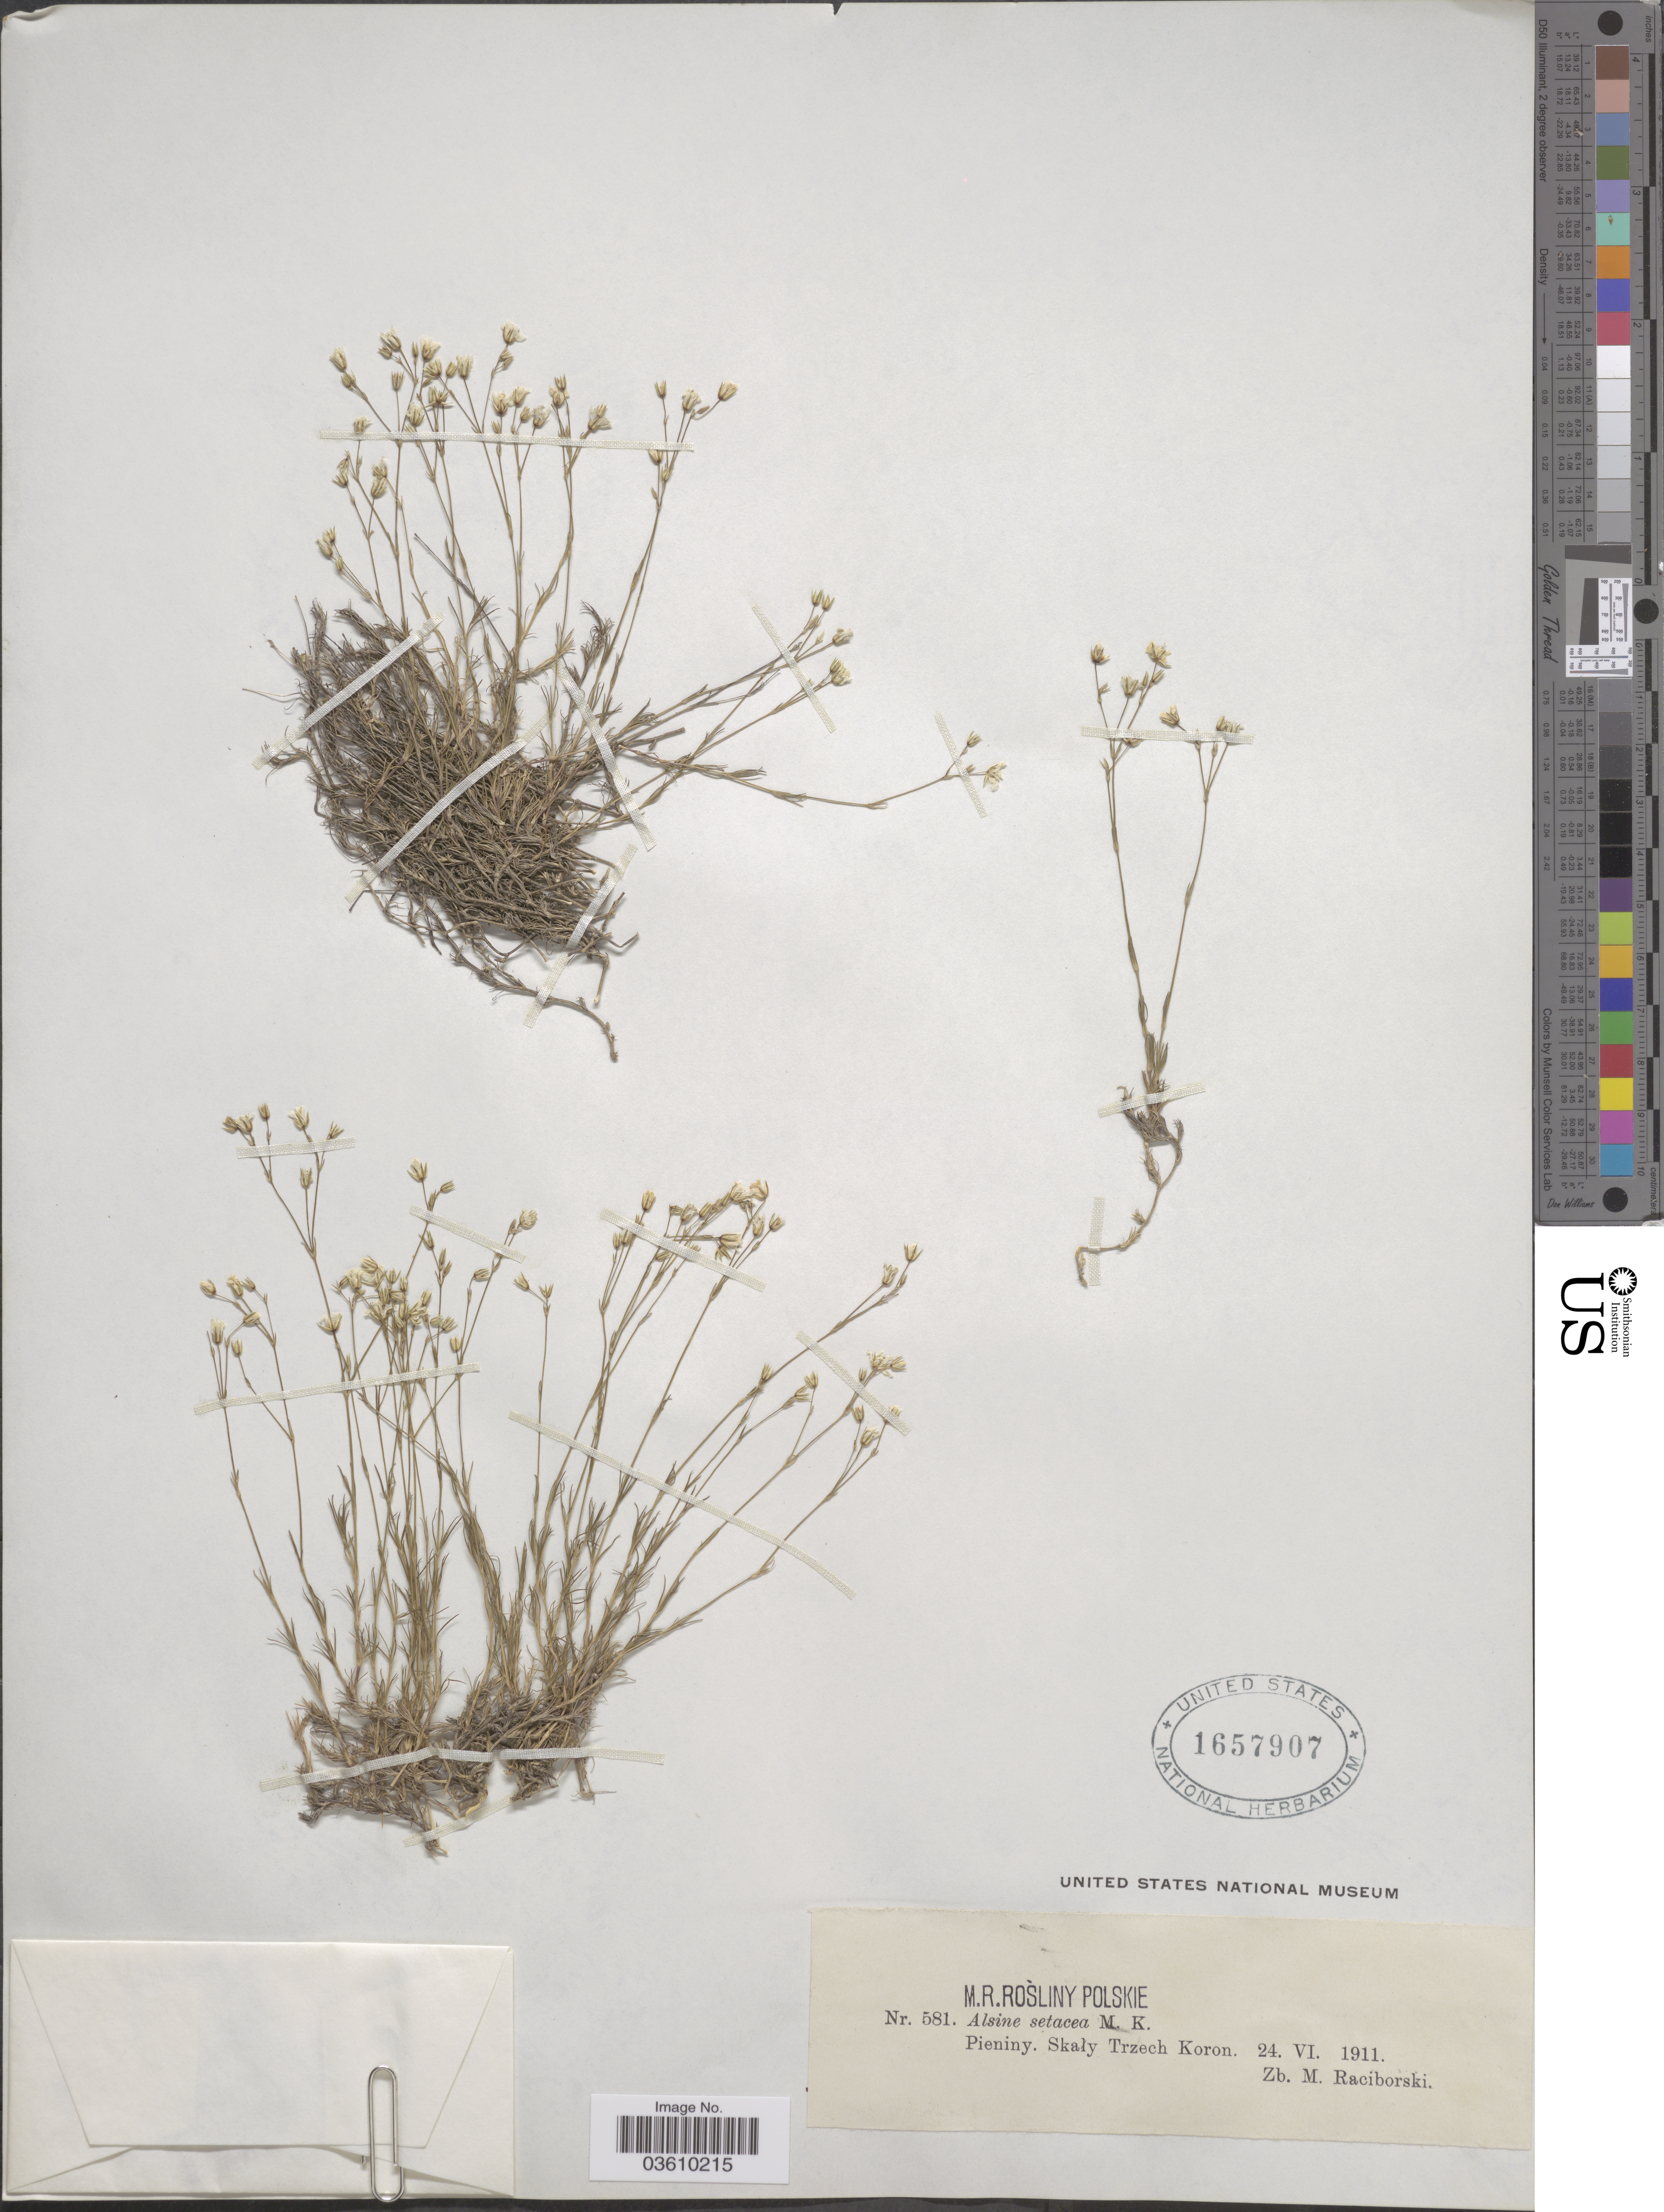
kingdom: Plantae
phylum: Tracheophyta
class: Magnoliopsida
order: Caryophyllales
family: Caryophyllaceae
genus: Minuartia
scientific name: Minuartia setacea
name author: (Thuill.) Hayek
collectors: Z. Raciborski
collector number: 581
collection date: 1911-06-24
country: Poland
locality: Pieniny. Skaly Trzech Koron.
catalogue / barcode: US 1657907